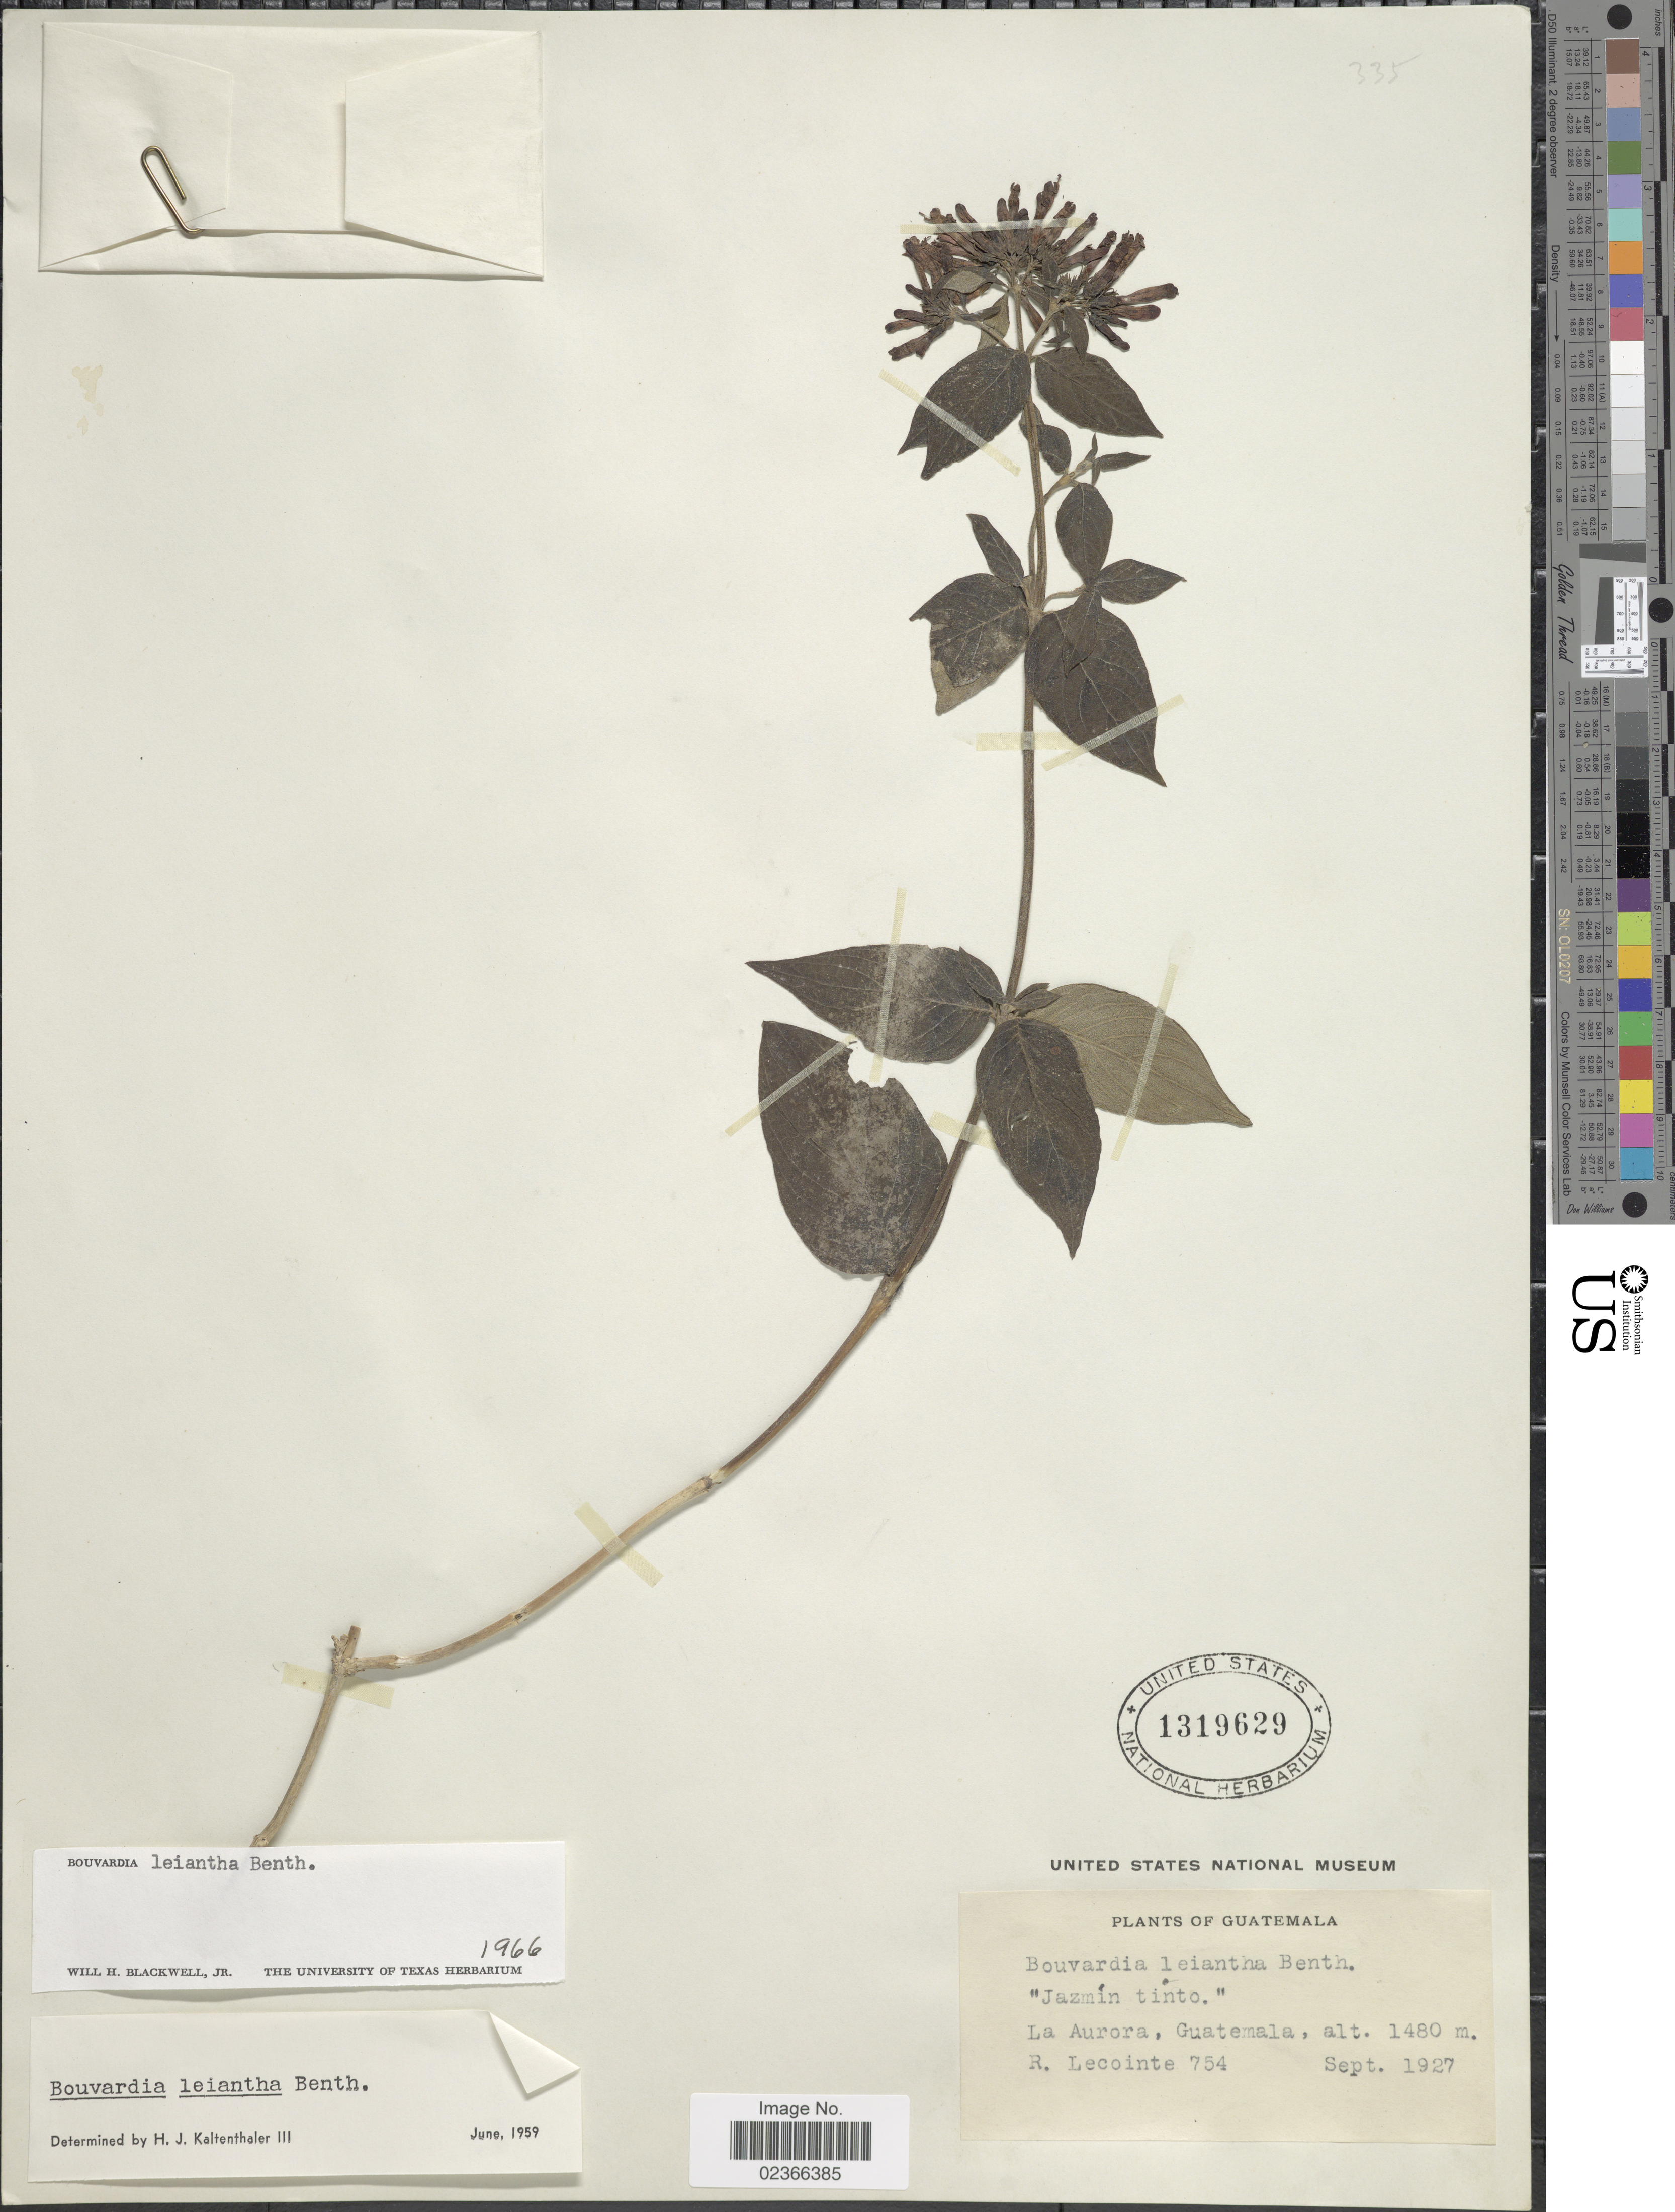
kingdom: Plantae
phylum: Tracheophyta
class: Magnoliopsida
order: Gentianales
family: Rubiaceae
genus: Bouvardia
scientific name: Bouvardia leiantha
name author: Benth.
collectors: R. Lecointe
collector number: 754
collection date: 1927-09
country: Guatemala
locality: La Aurora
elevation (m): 1480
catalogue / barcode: US 1319629